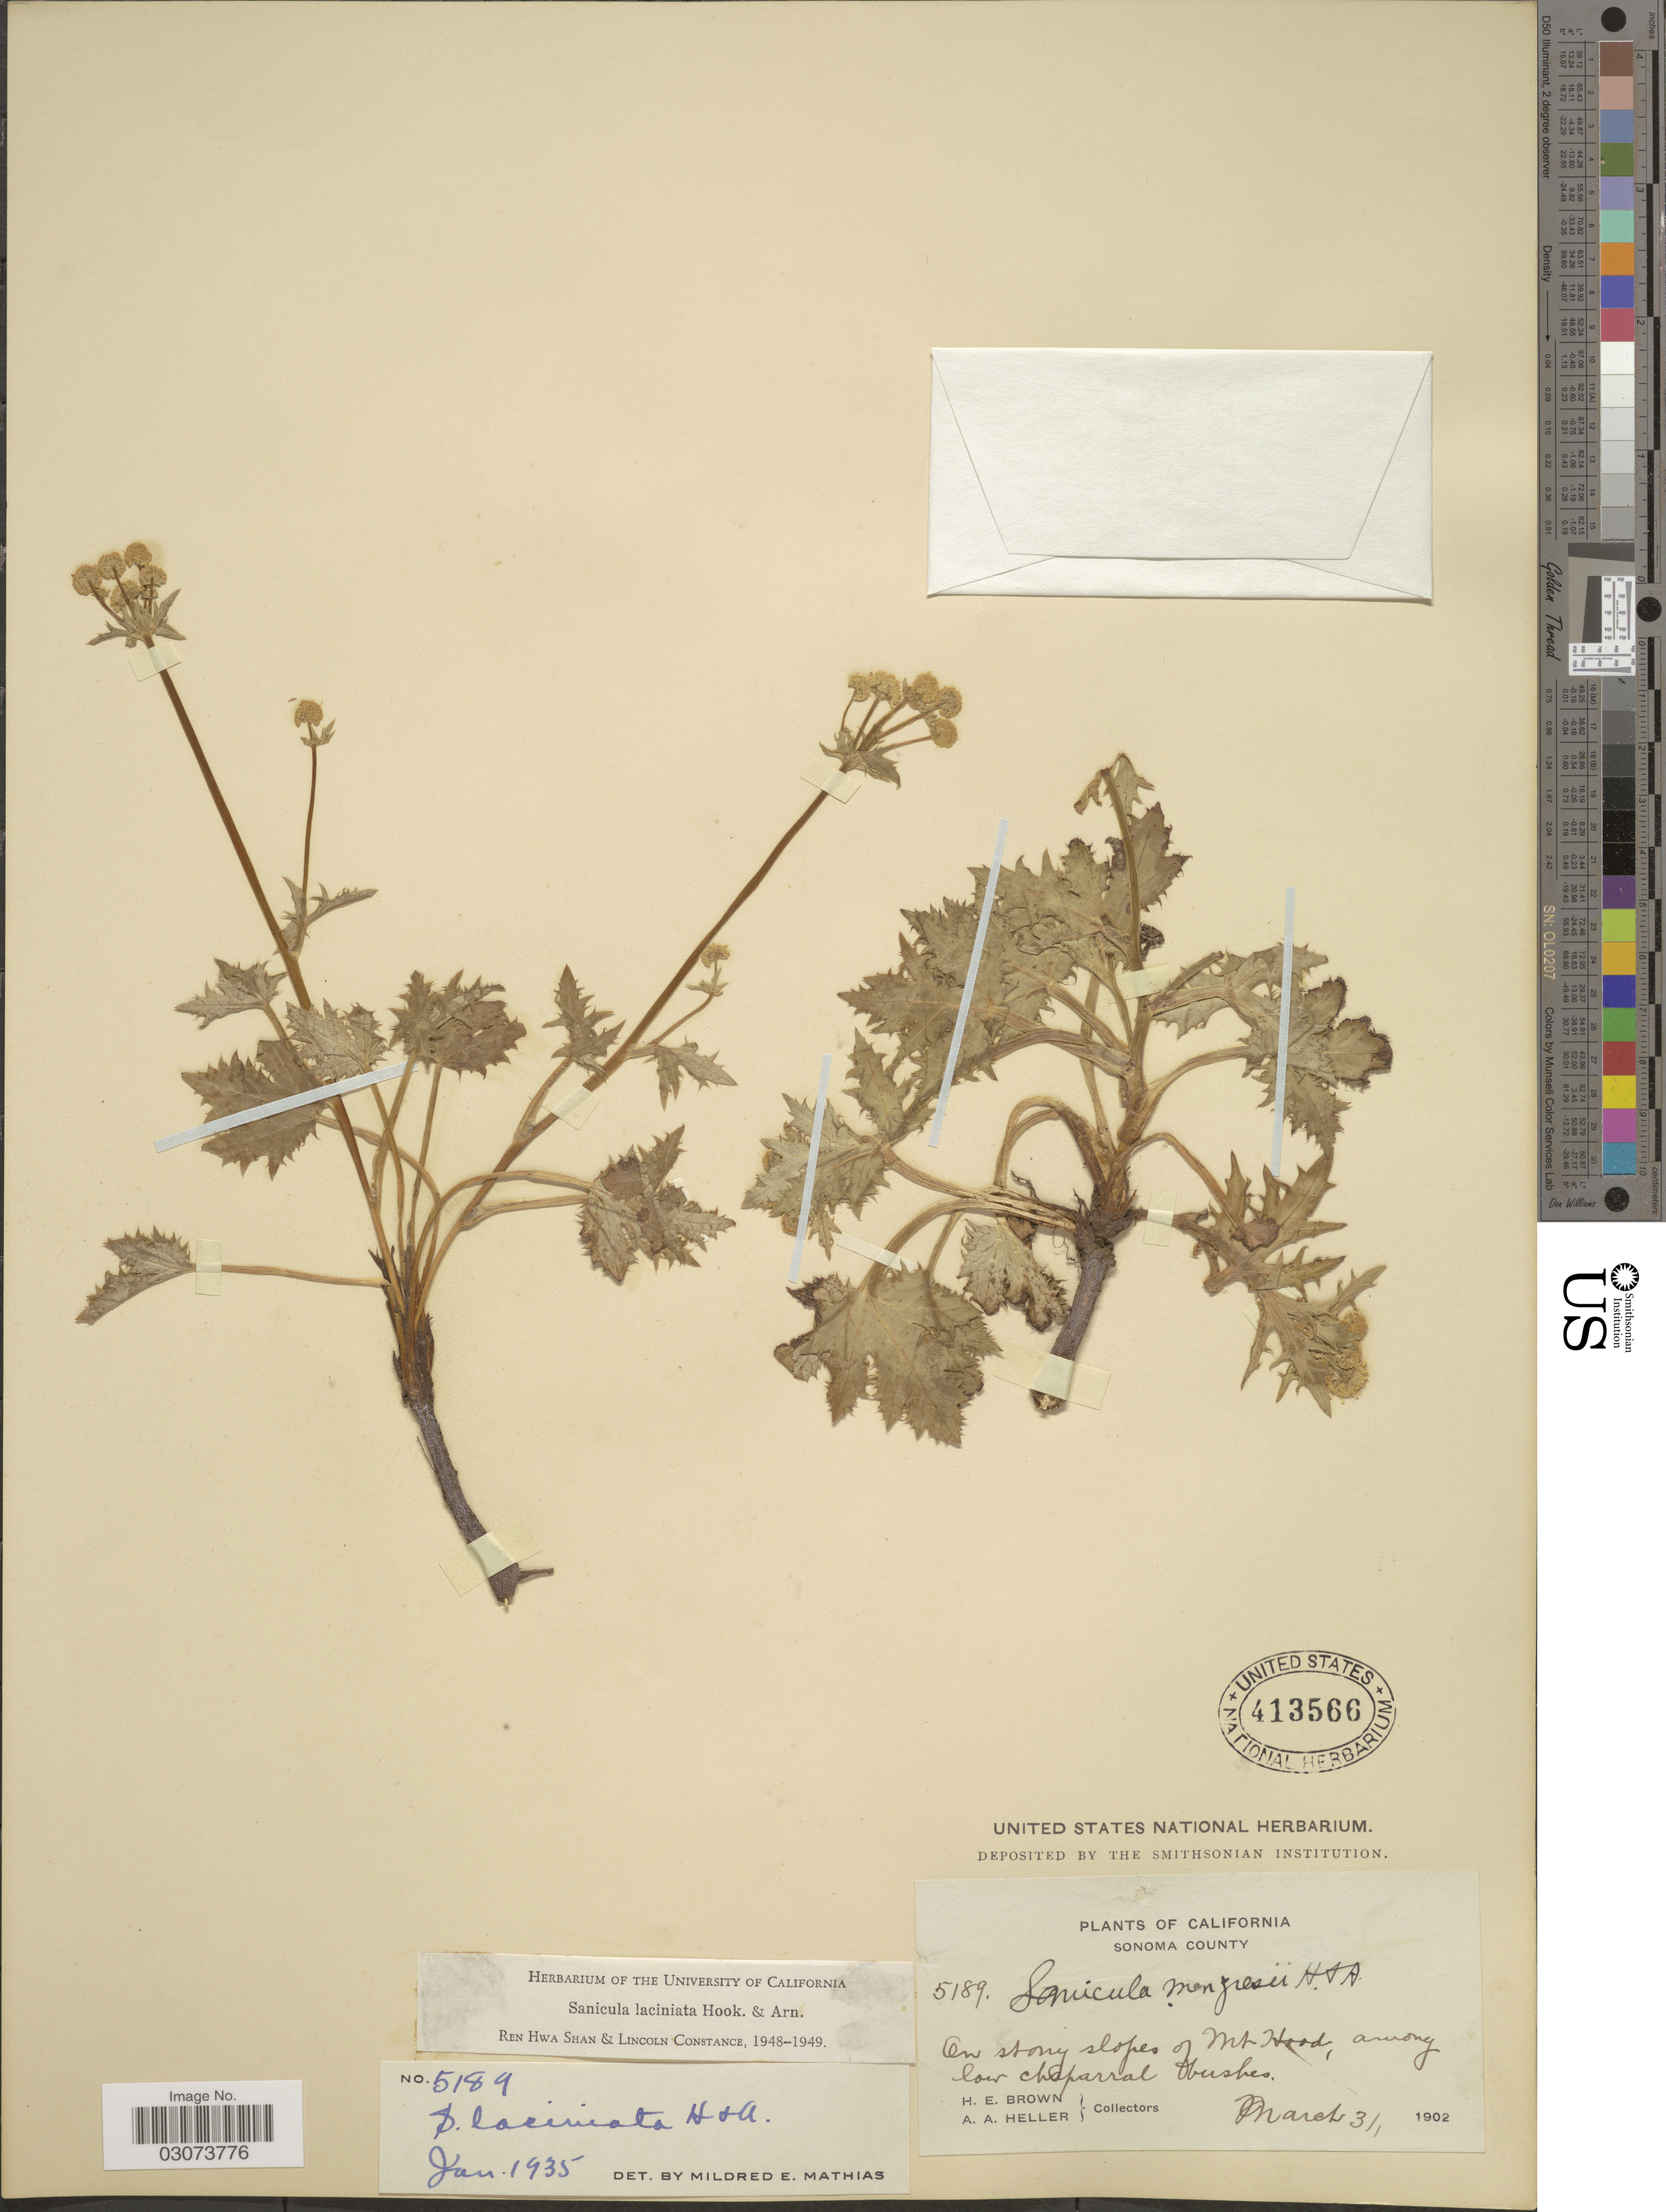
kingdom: Plantae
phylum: Tracheophyta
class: Magnoliopsida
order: Apiales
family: Apiaceae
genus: Sanicula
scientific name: Sanicula laciniata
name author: Hook. & Arn.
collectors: H. E. Brown & A. A. Heller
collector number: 5189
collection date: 1902-03-31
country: United States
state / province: California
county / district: Sonoma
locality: Sonoma County. On stony slopes of Mt. Hood.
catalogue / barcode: US 413566